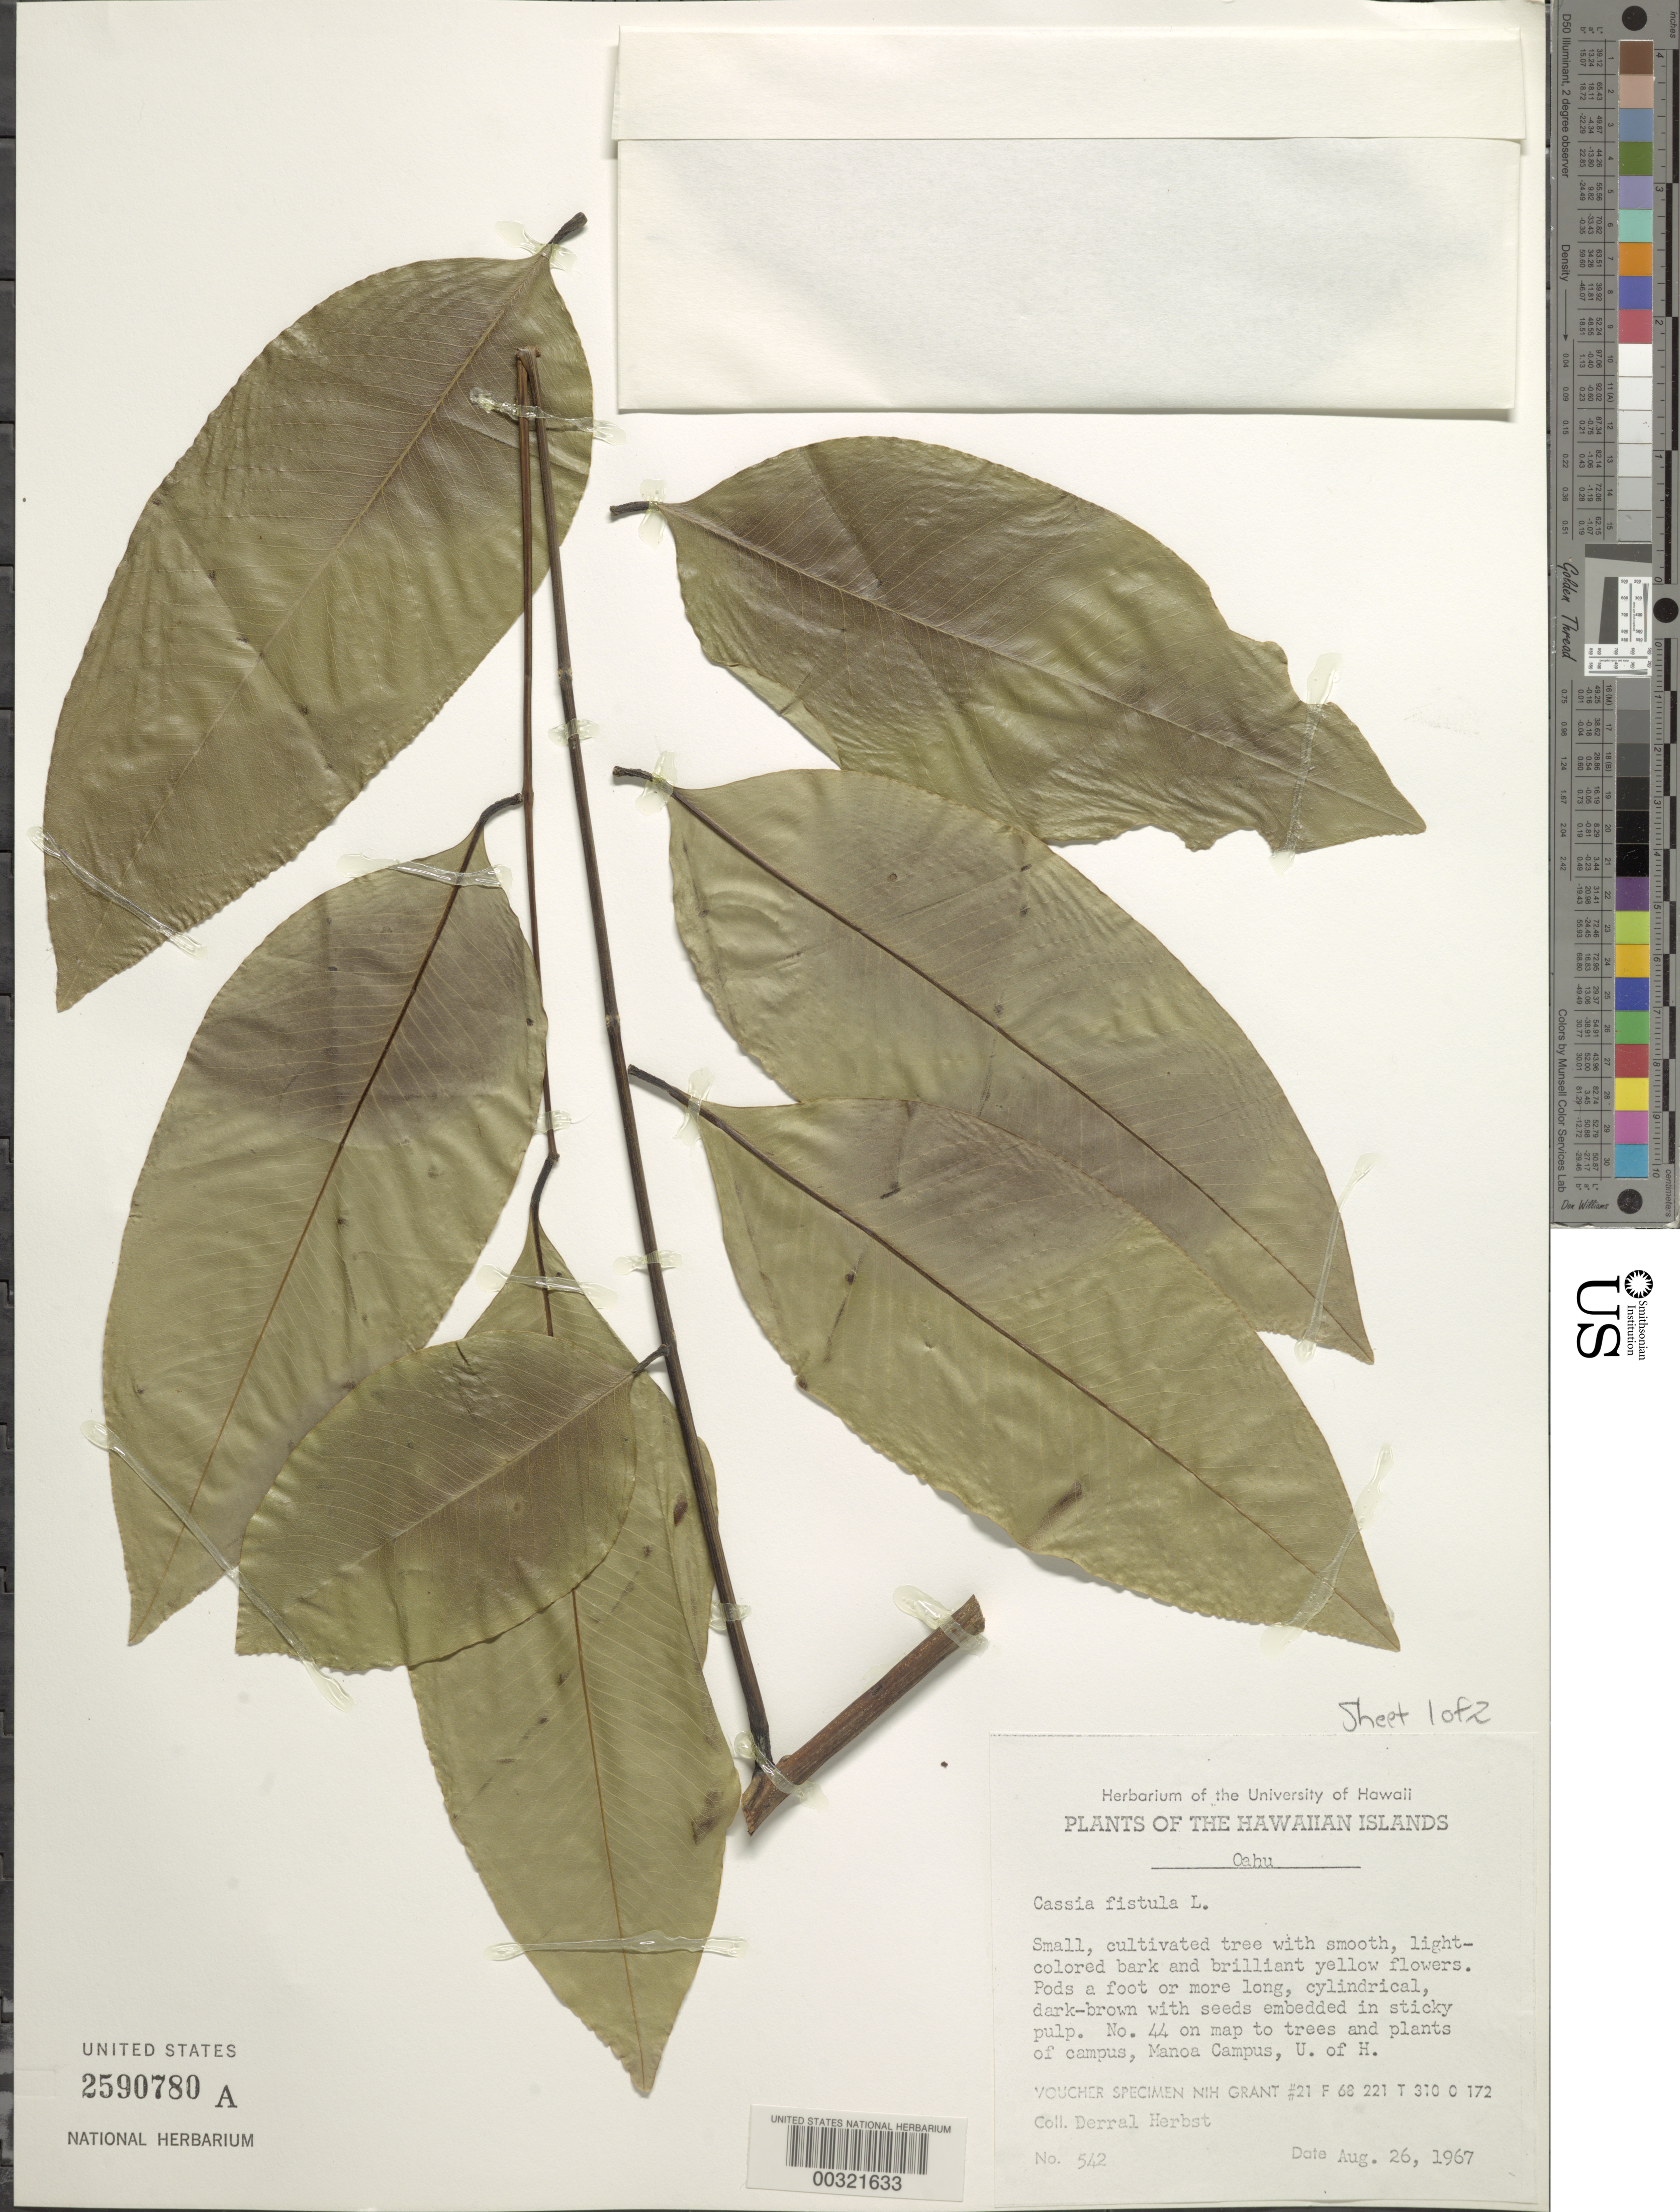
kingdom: Plantae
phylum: Tracheophyta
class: Magnoliopsida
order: Fabales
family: Fabaceae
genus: Cassia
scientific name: Cassia fistula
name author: L.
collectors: D. R. Herbst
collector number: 543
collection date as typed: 26 Aug 1967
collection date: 1967-08-26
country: United States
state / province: Hawaii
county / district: Honolulu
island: Oahu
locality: Honolulu, on manoa campus of university of hawaii, no. 44 on map of campus trees and plants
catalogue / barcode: US 2590780A